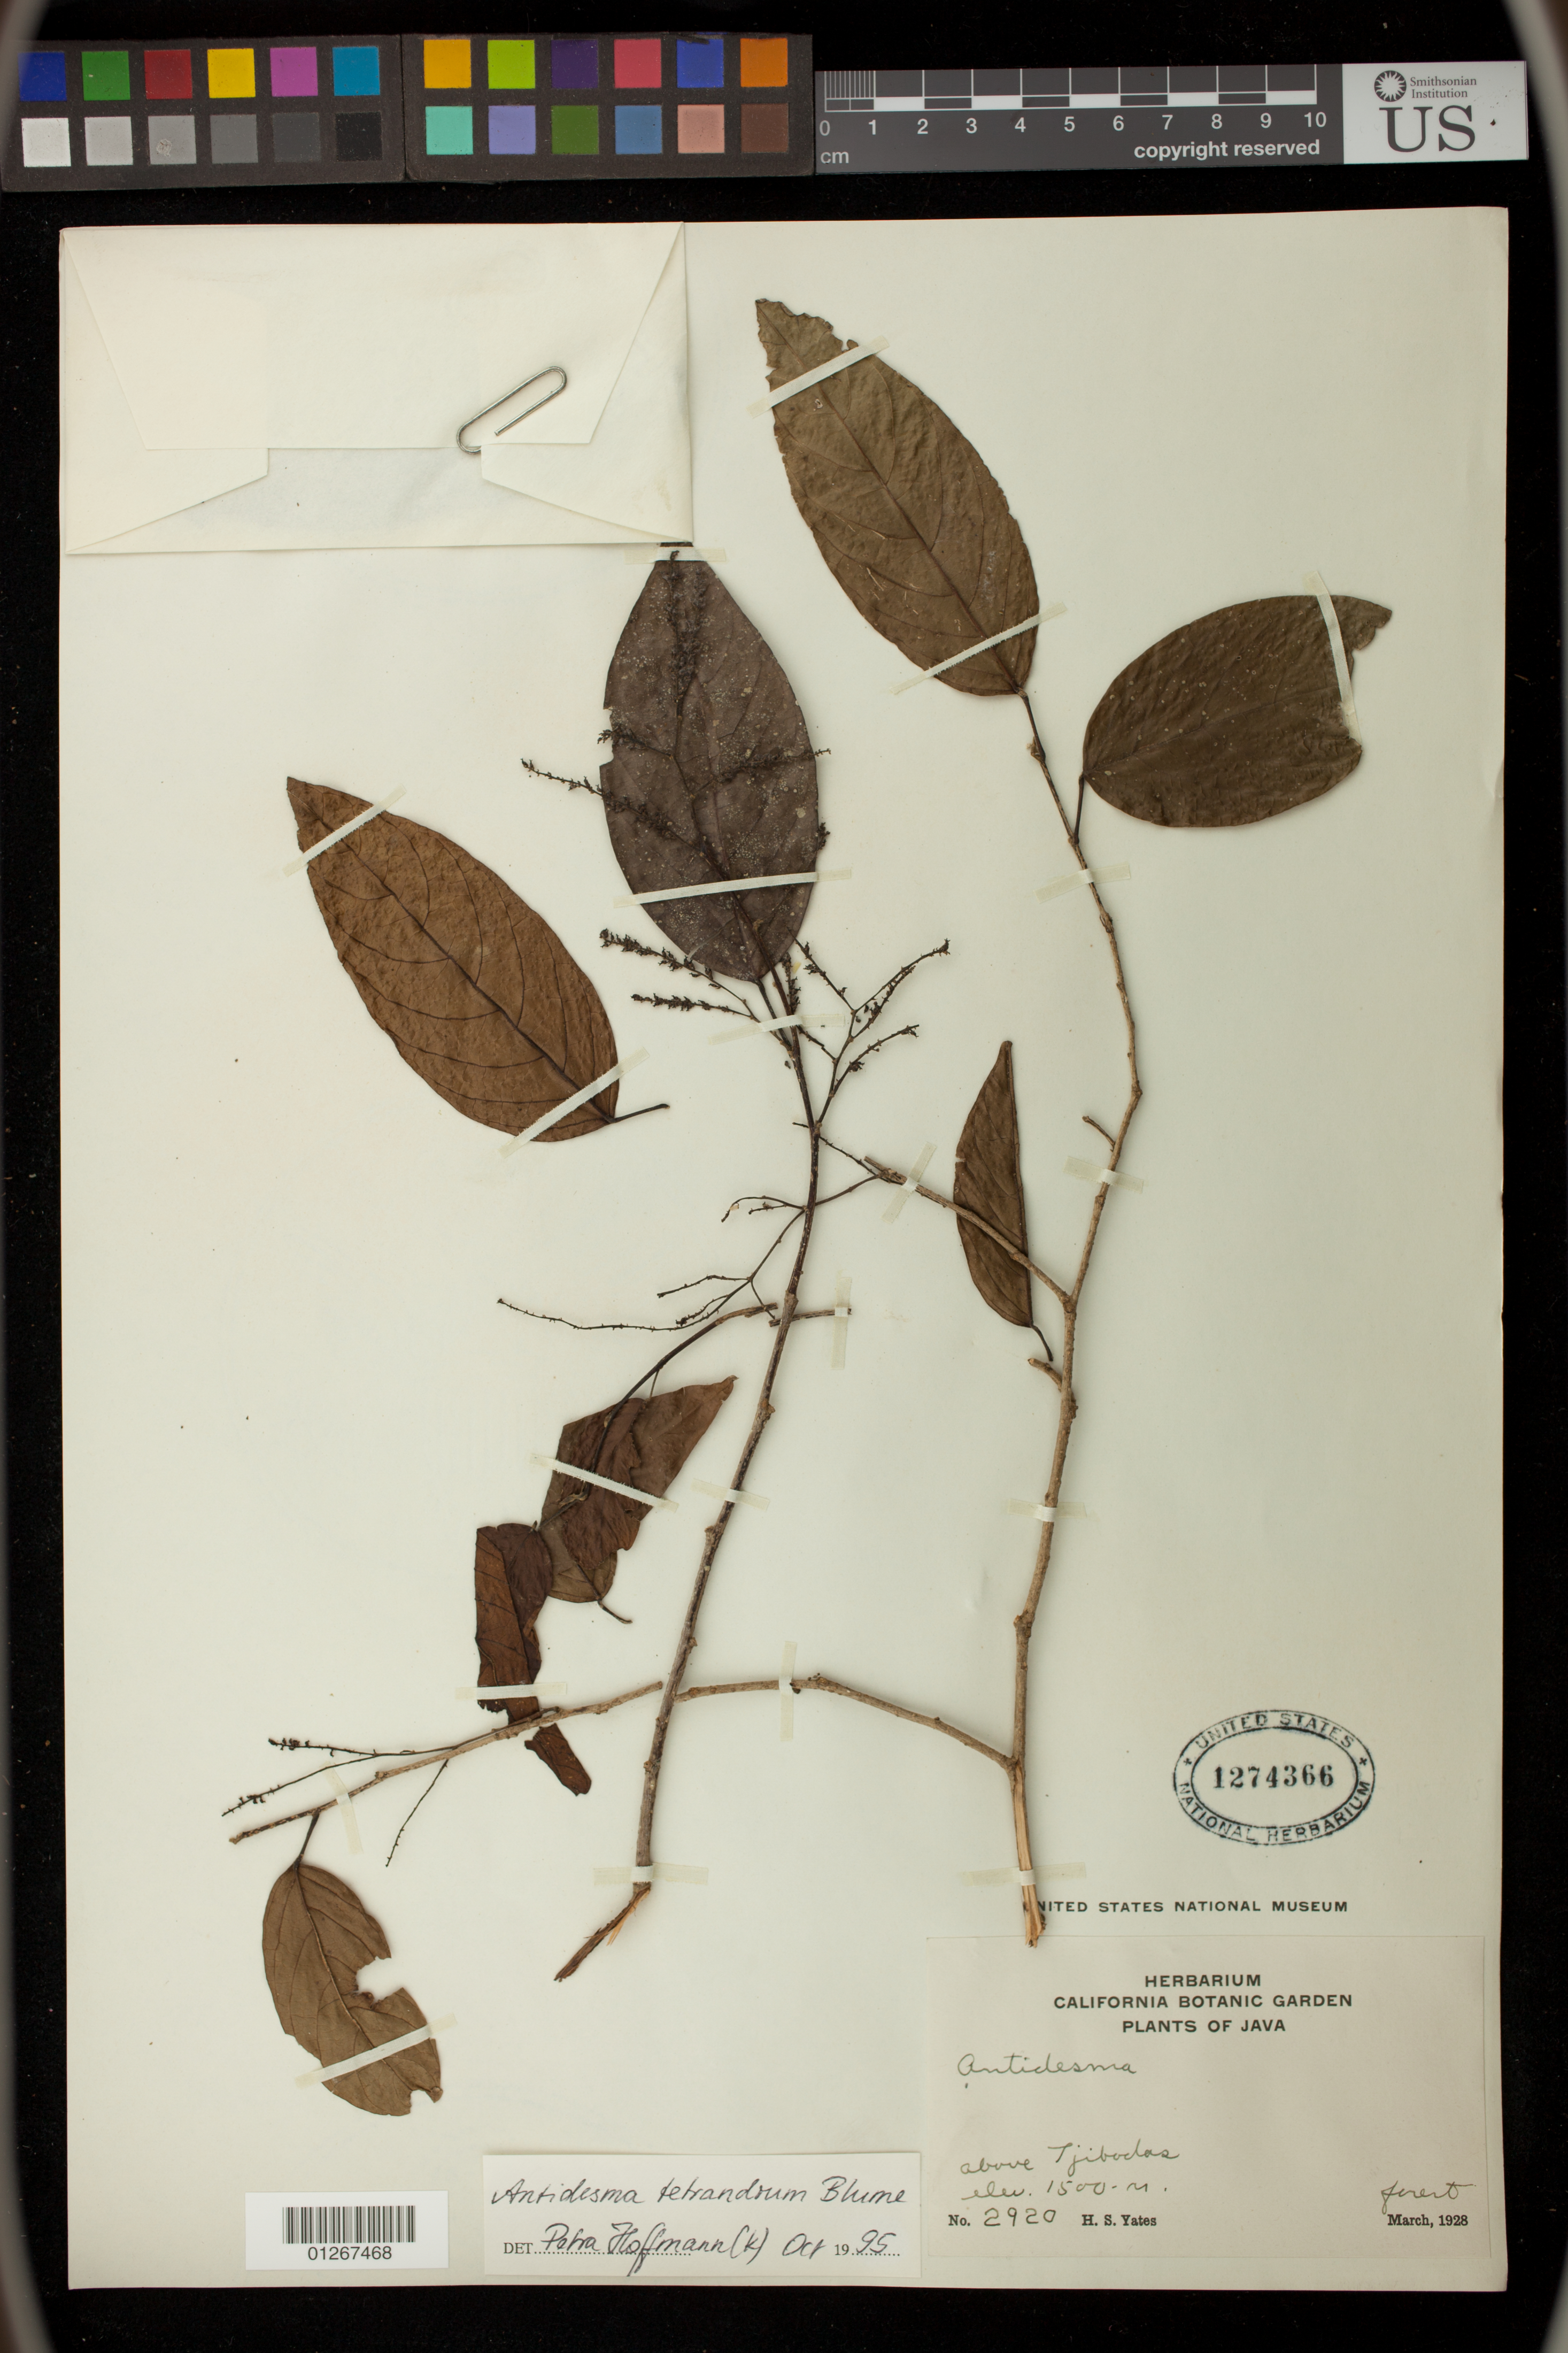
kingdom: Plantae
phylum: Tracheophyta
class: Magnoliopsida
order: Malpighiales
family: Phyllanthaceae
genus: Antidesma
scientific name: Antidesma tetrandrum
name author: Blume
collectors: H. S. Yates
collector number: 2920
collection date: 1928-03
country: Indonesia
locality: Java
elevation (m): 1500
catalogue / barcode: US 1274366